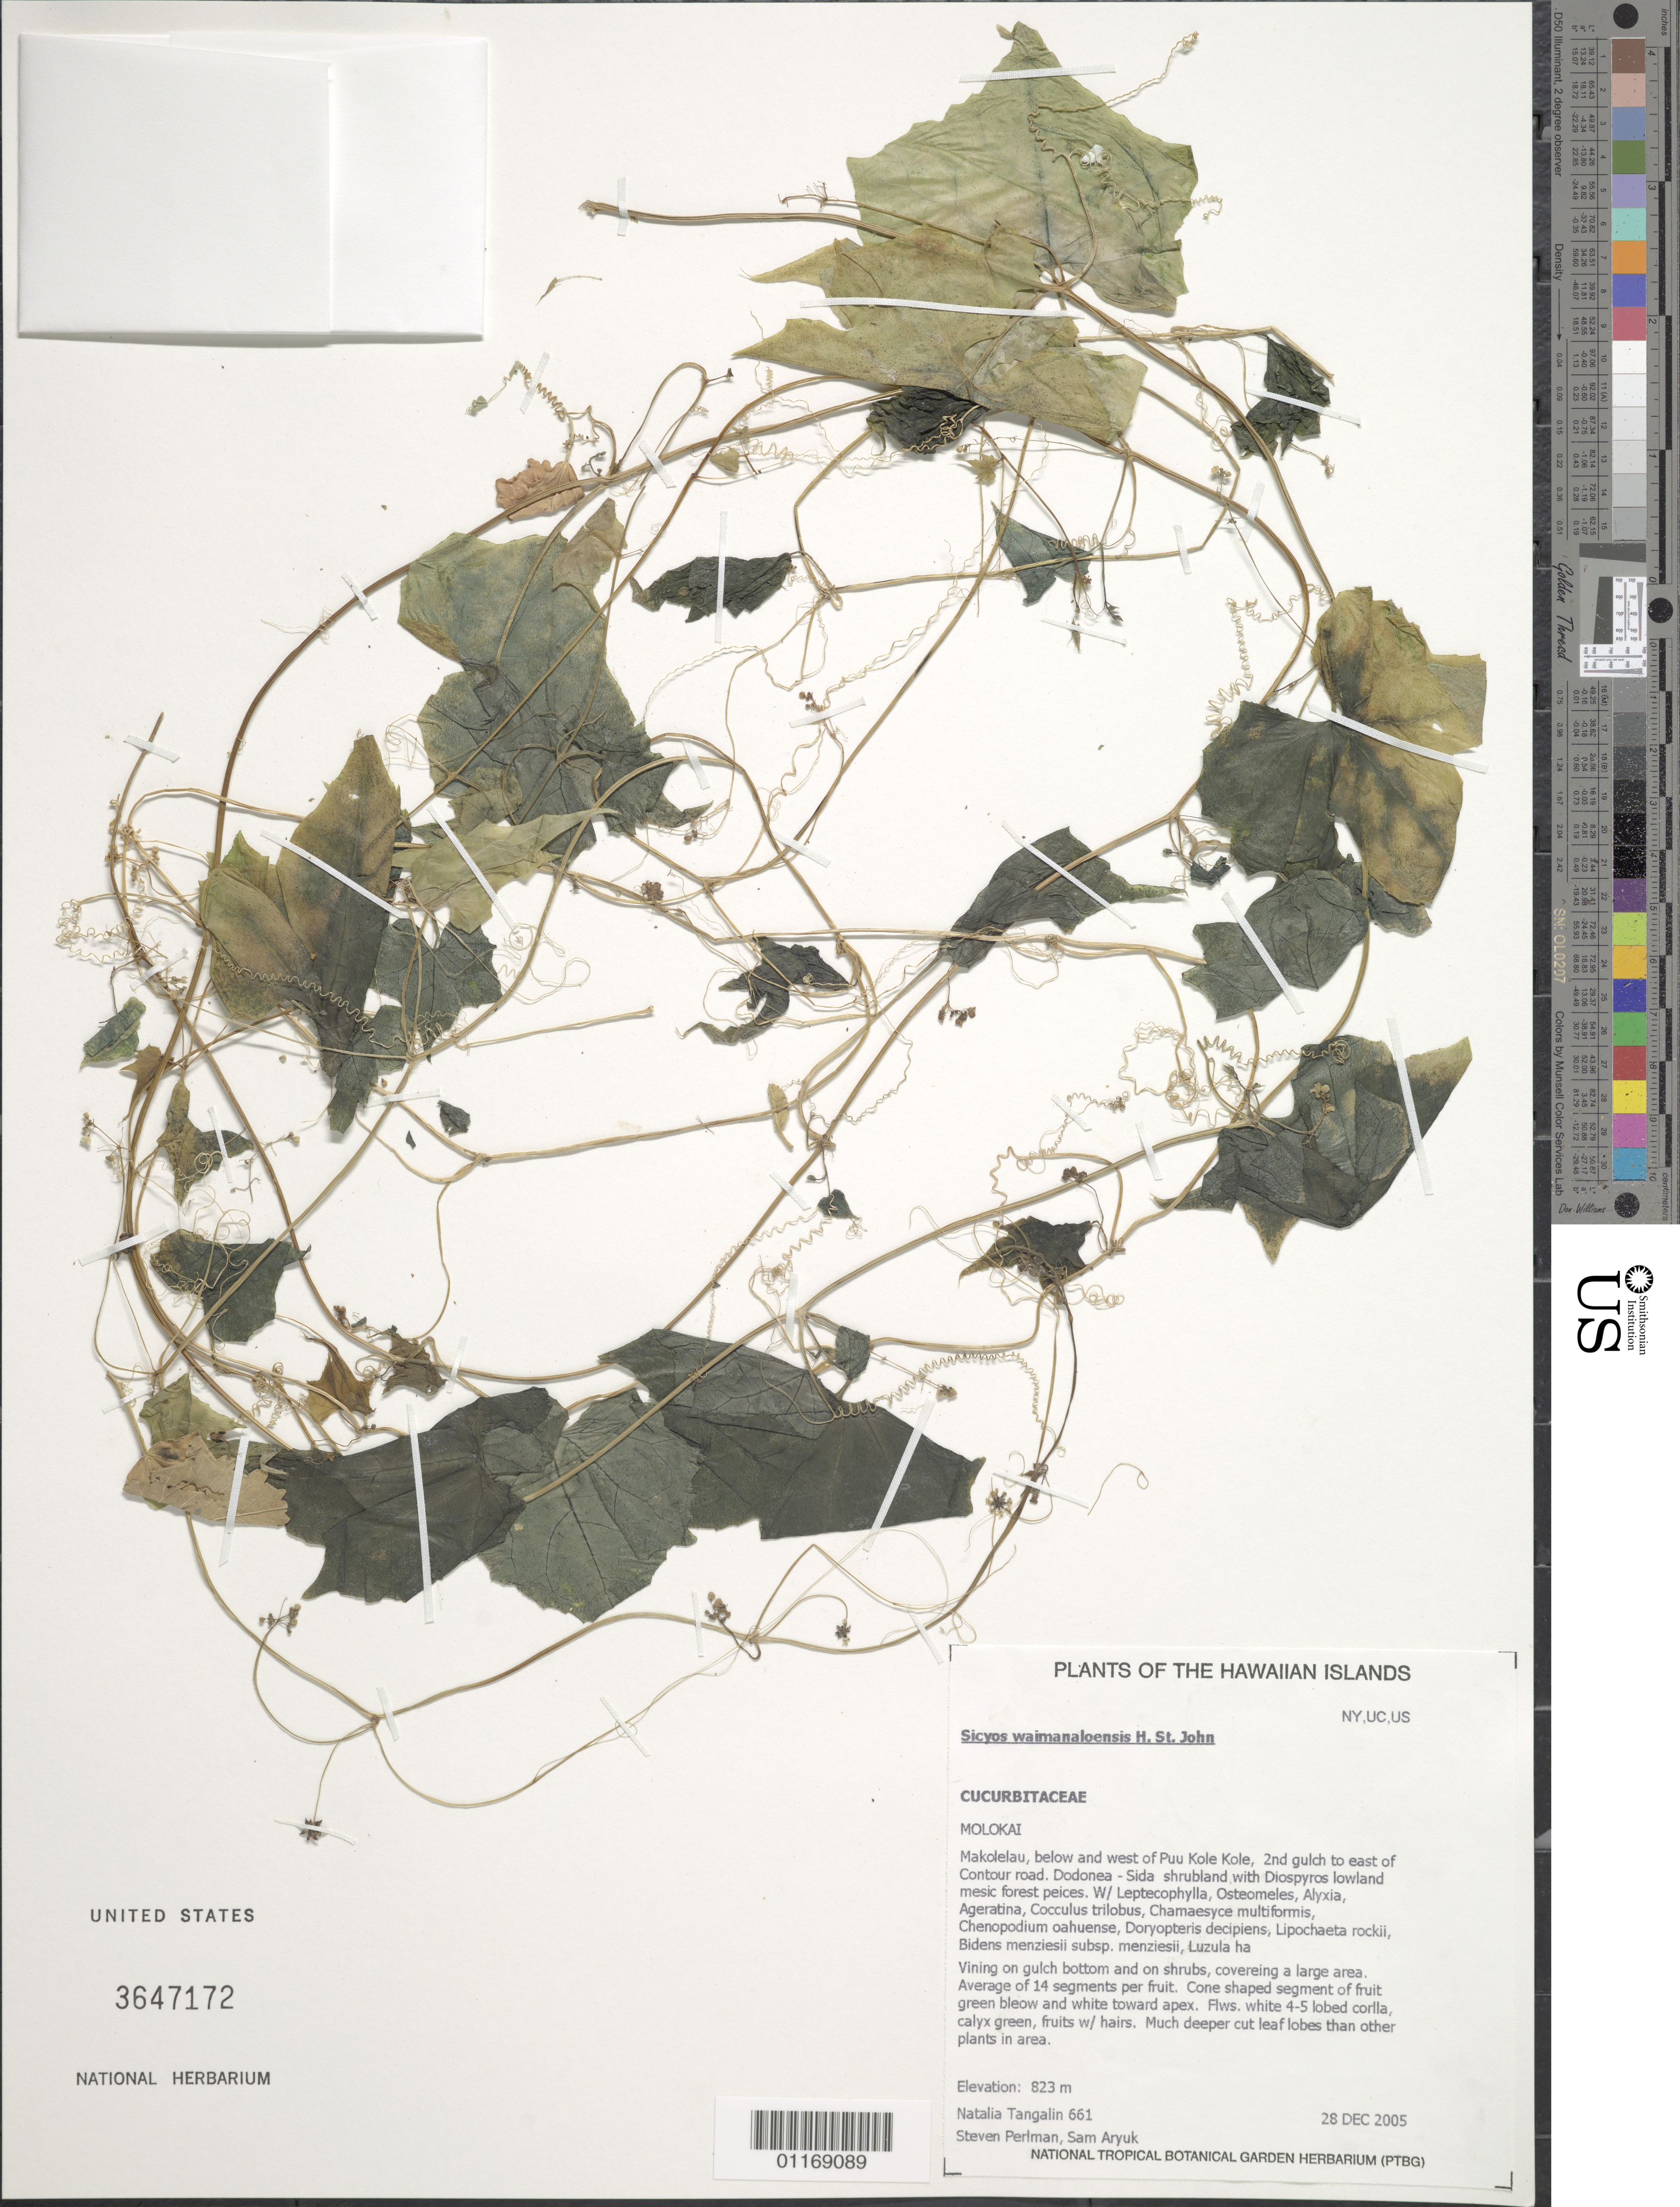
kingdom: Plantae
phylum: Tracheophyta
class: Magnoliopsida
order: Cucurbitales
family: Cucurbitaceae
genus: Sicyos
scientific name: Sicyos waimanaloensis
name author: H. St. John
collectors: N. Tangalin, S. P. Perlman & S. Aryuk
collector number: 661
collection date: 2005-12-28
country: United States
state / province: Hawaii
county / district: Maui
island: Moloka'i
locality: Makolelau, below and west of Pu'u Kole Kole, 2nd gulch to east of Contour Rd.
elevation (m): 823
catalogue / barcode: US 3647172